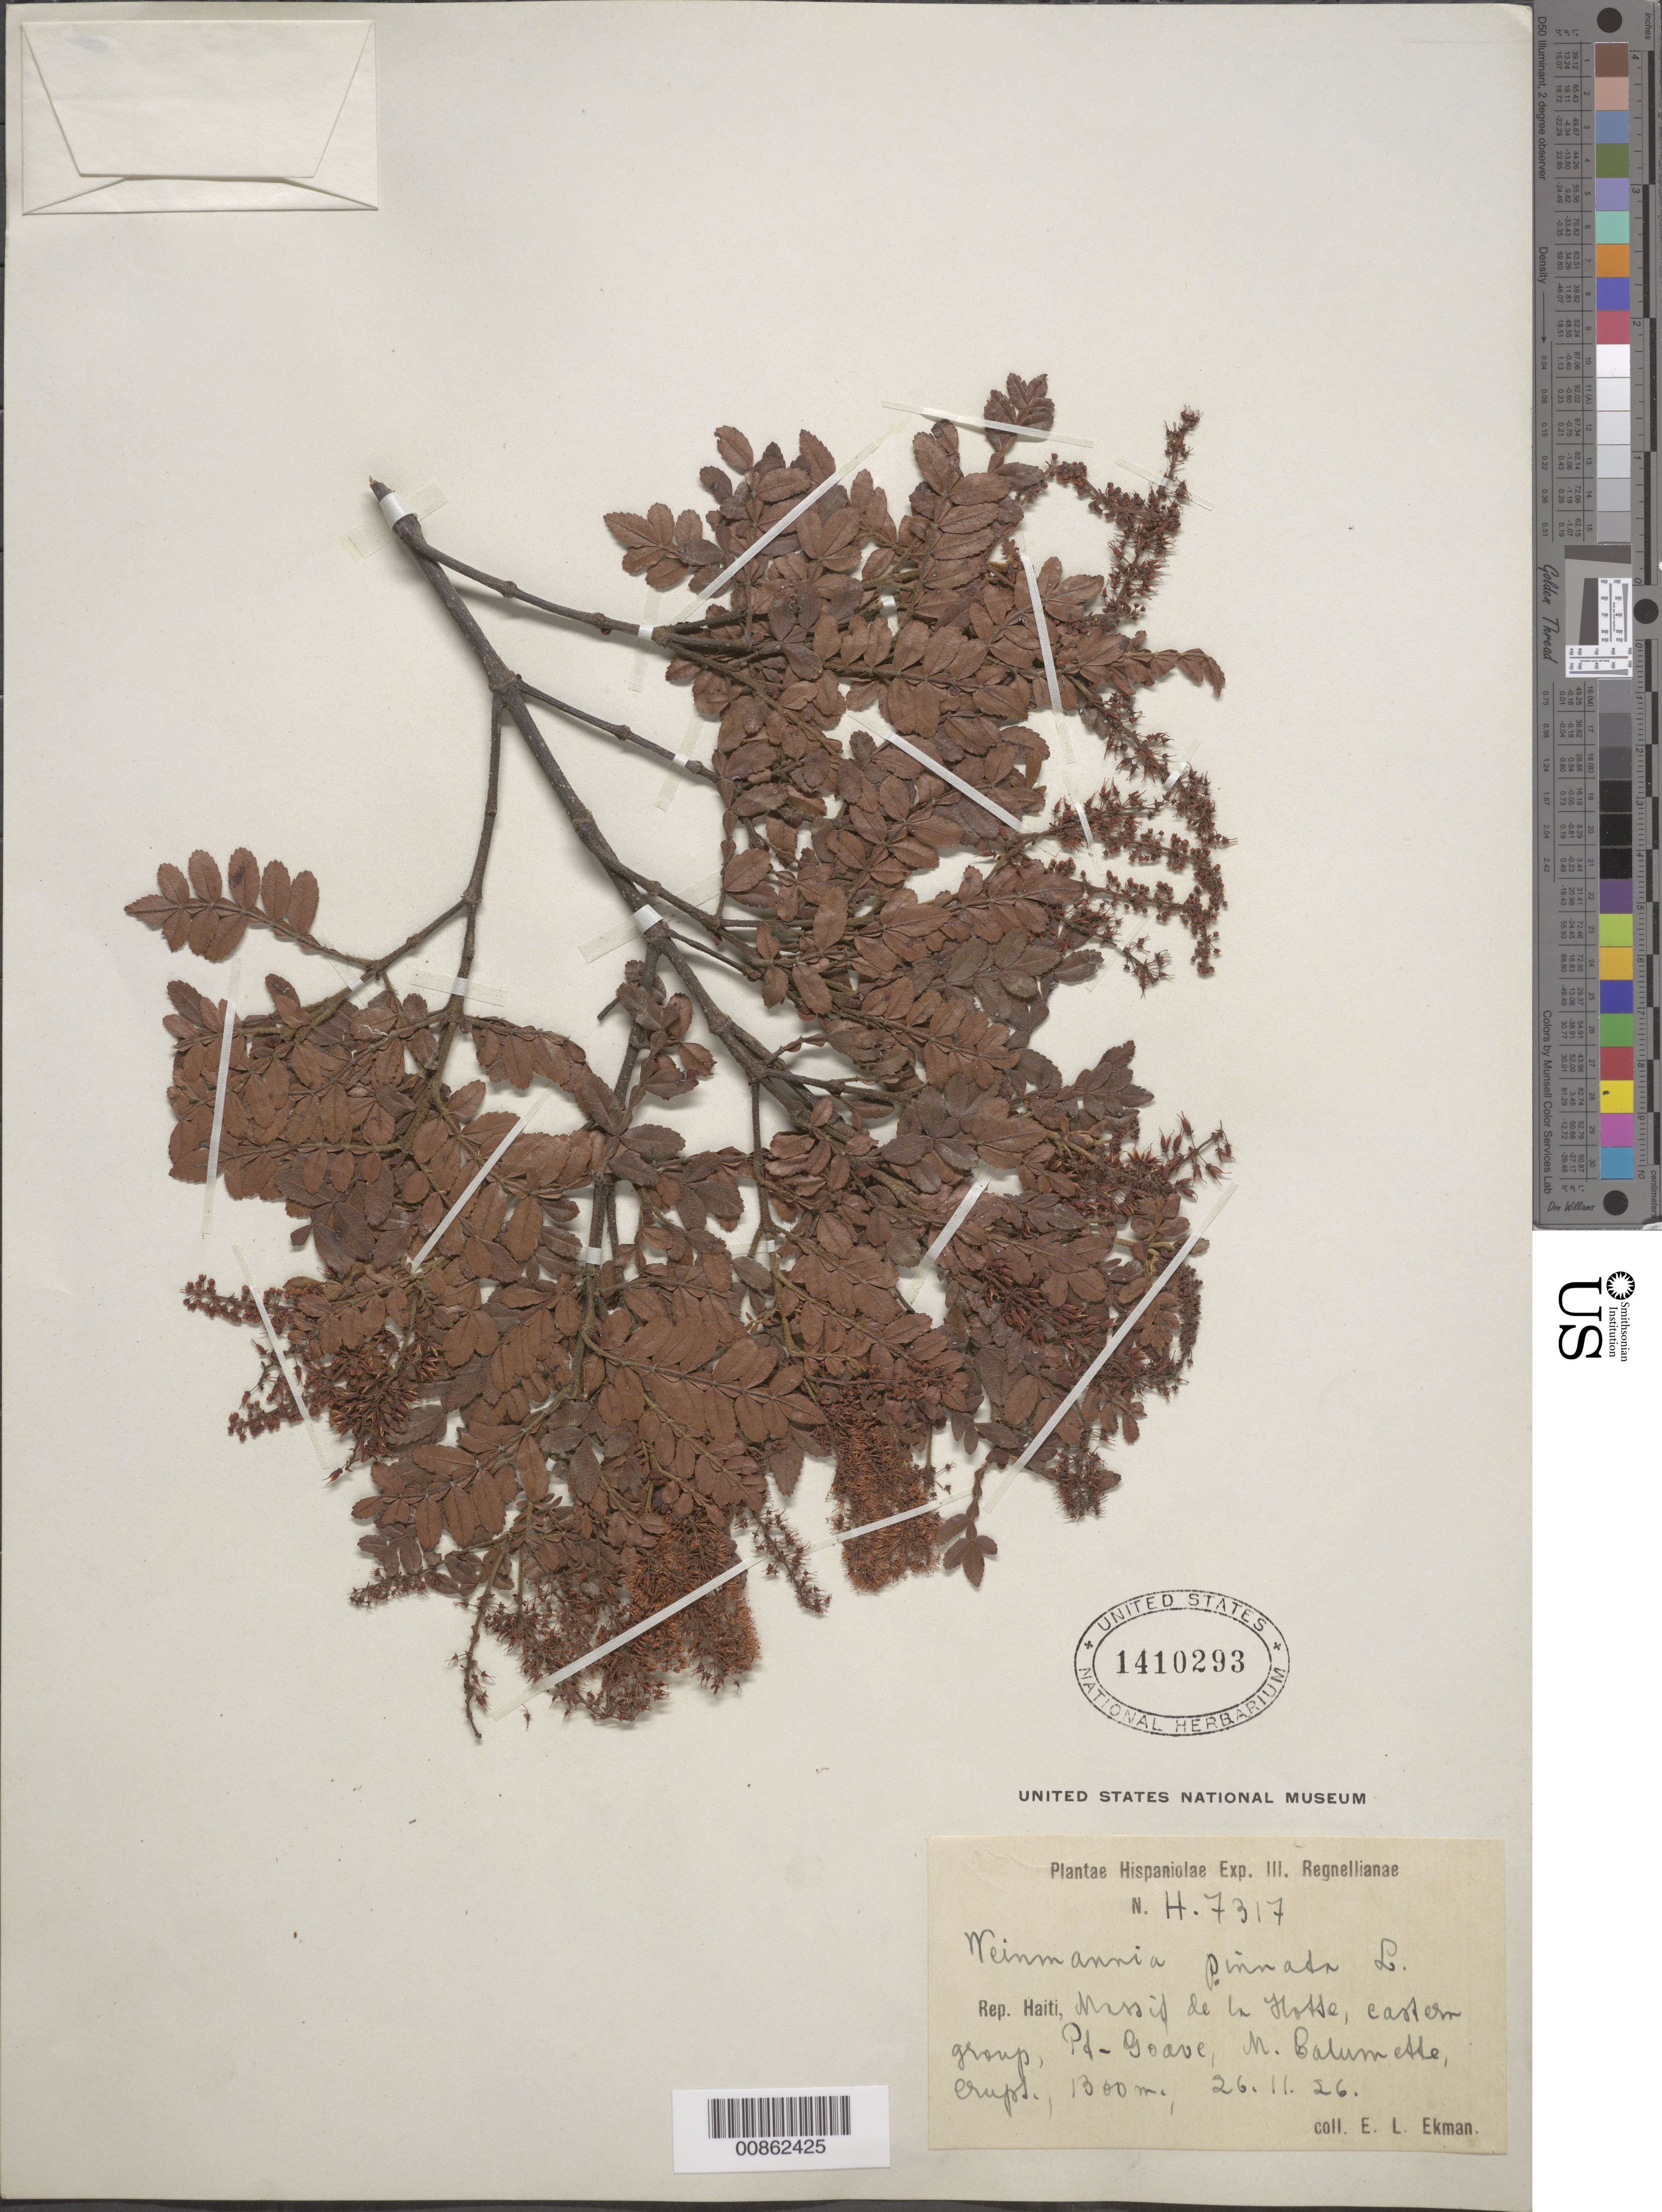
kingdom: Plantae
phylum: Tracheophyta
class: Magnoliopsida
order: Oxalidales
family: Cunoniaceae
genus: Weinmannia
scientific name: Weinmannia pinnata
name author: L.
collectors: E. L. Ekman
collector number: H 7317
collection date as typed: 26 Nov 1926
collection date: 1926-11-26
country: Haiti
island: Hispaniola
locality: Massif de la Hotte, eastern group, Pt.-Goave, M. Calumette.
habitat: Erupt.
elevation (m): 1300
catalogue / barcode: US 1410293